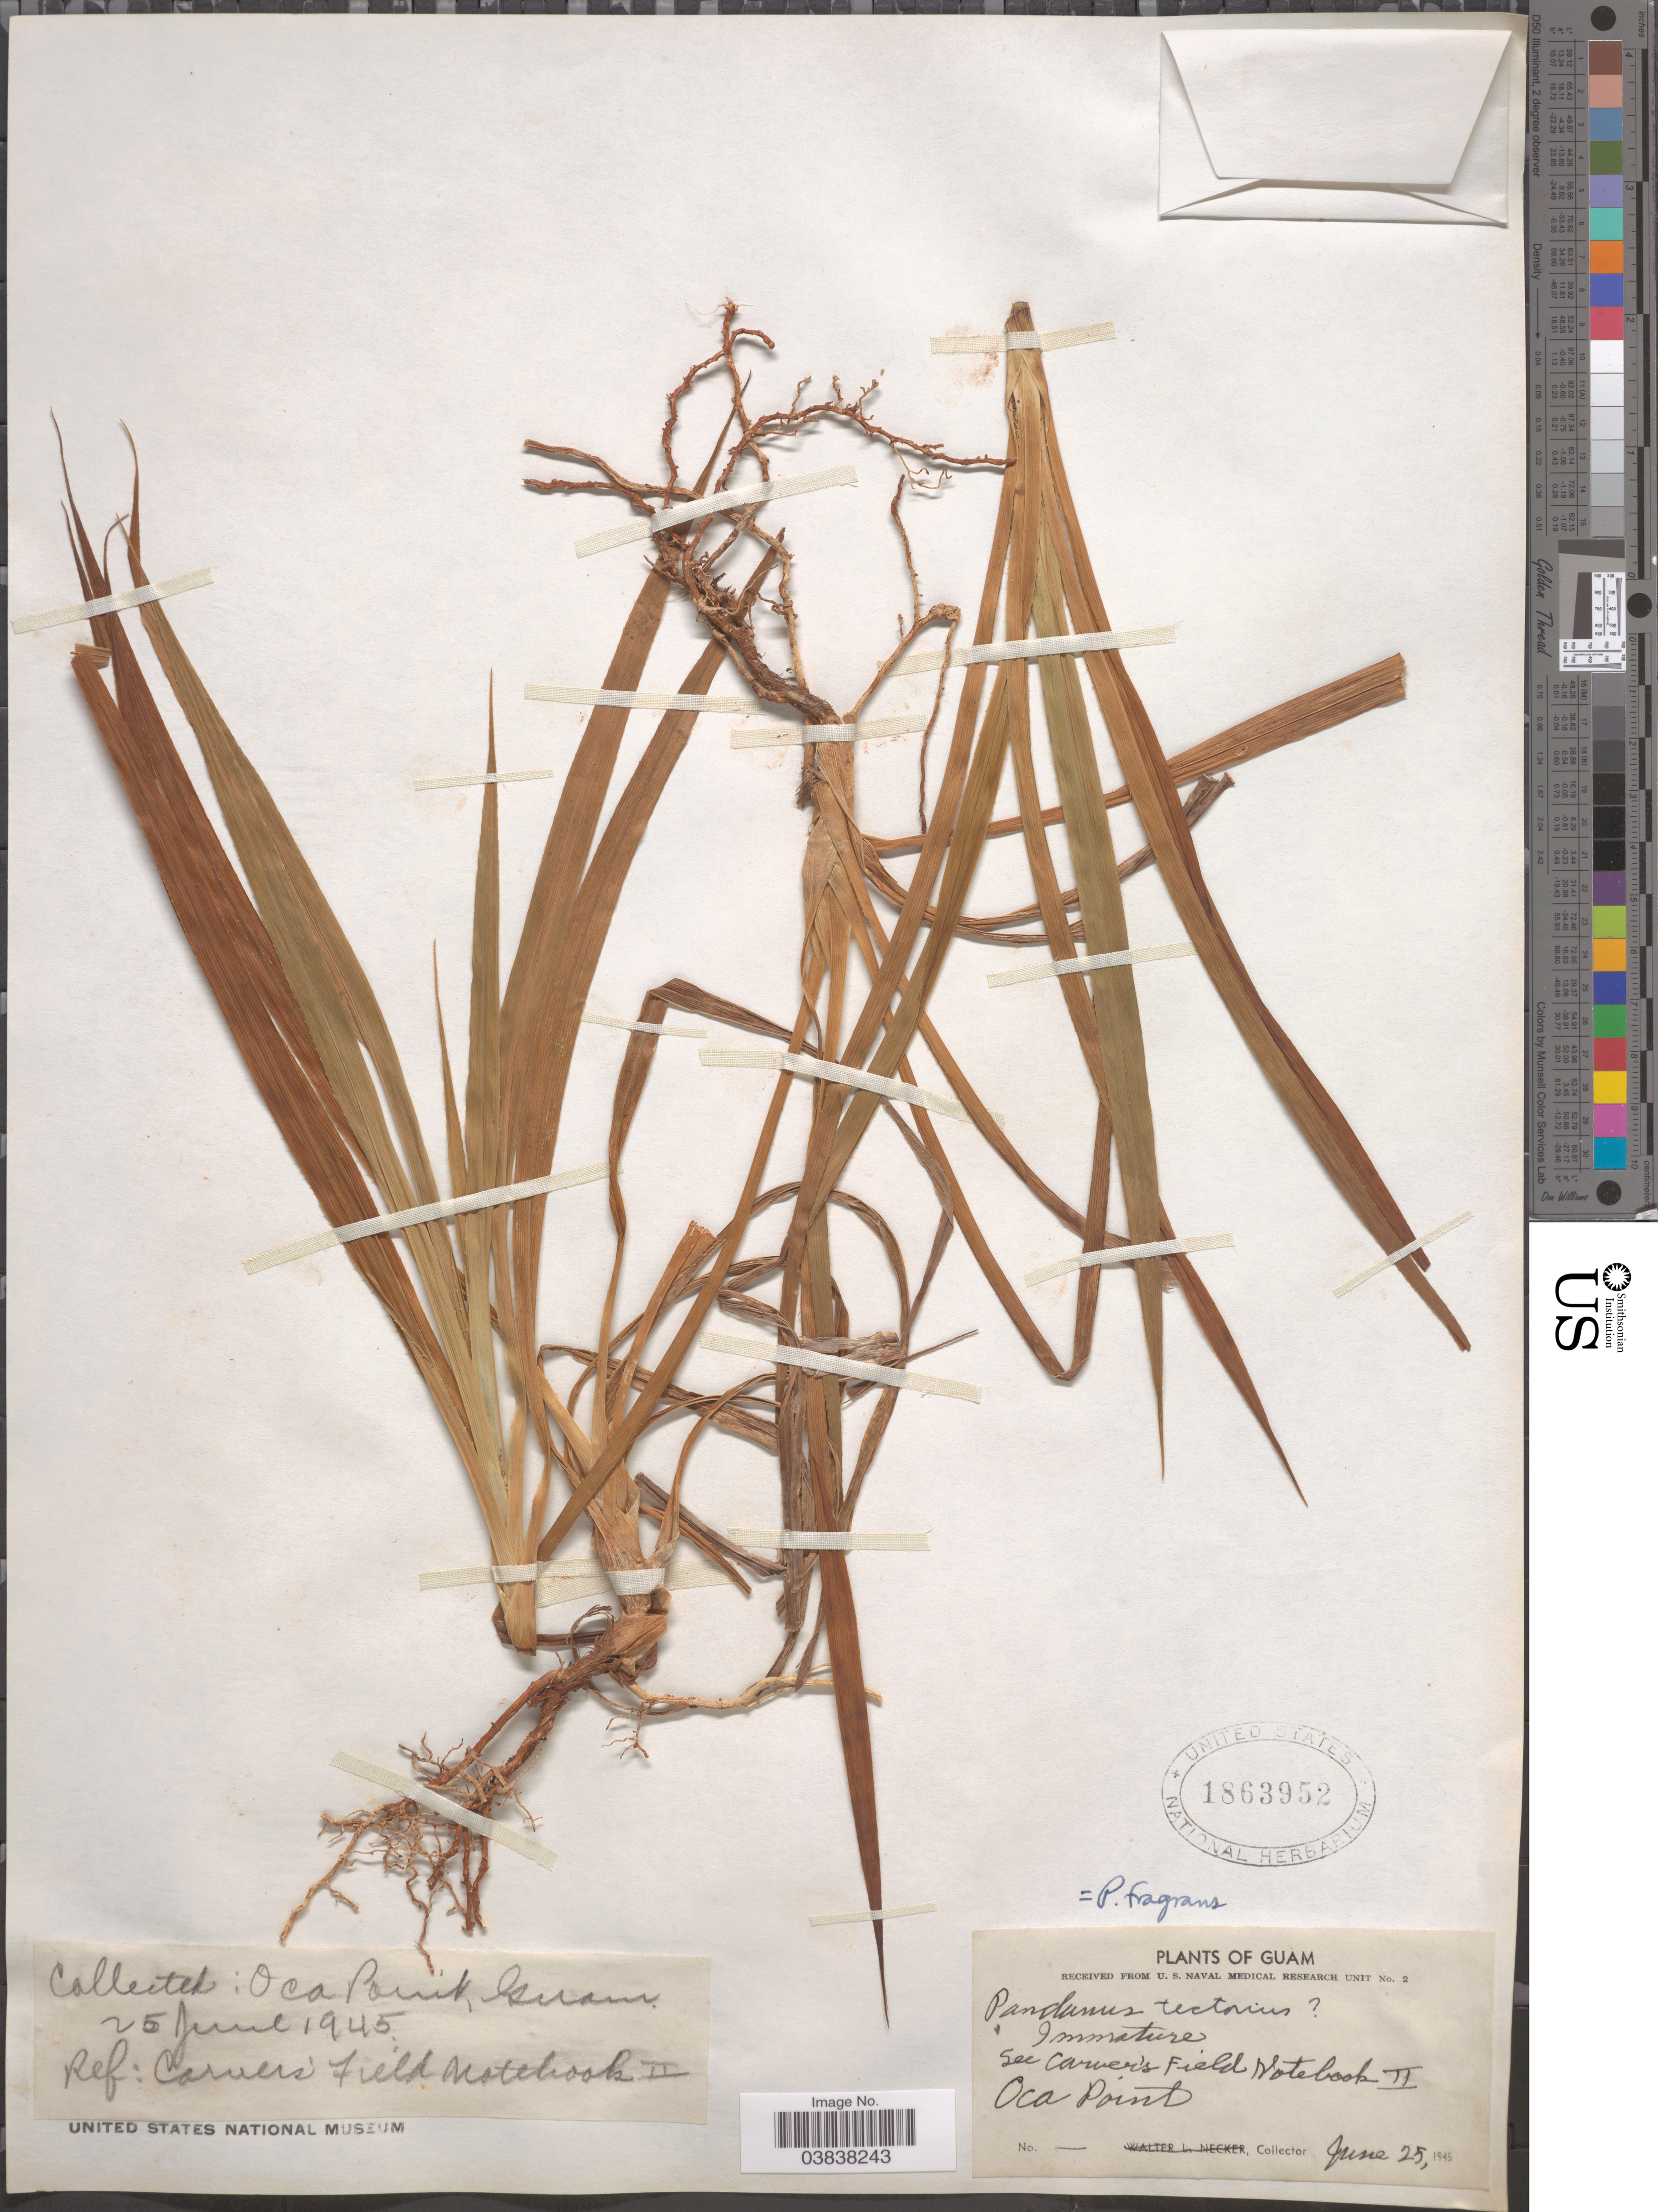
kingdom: Plantae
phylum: Tracheophyta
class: Liliopsida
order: Pandanales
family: Pandanaceae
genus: Pandanus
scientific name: Pandanus tectorius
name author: Parkinson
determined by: Strong, Mark T., (BOT), Smithsonian Institution - National Museum of Natural History (UNITED STATES)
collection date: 1945-06-25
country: Guam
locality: Oca Point.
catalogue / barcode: US 1863952